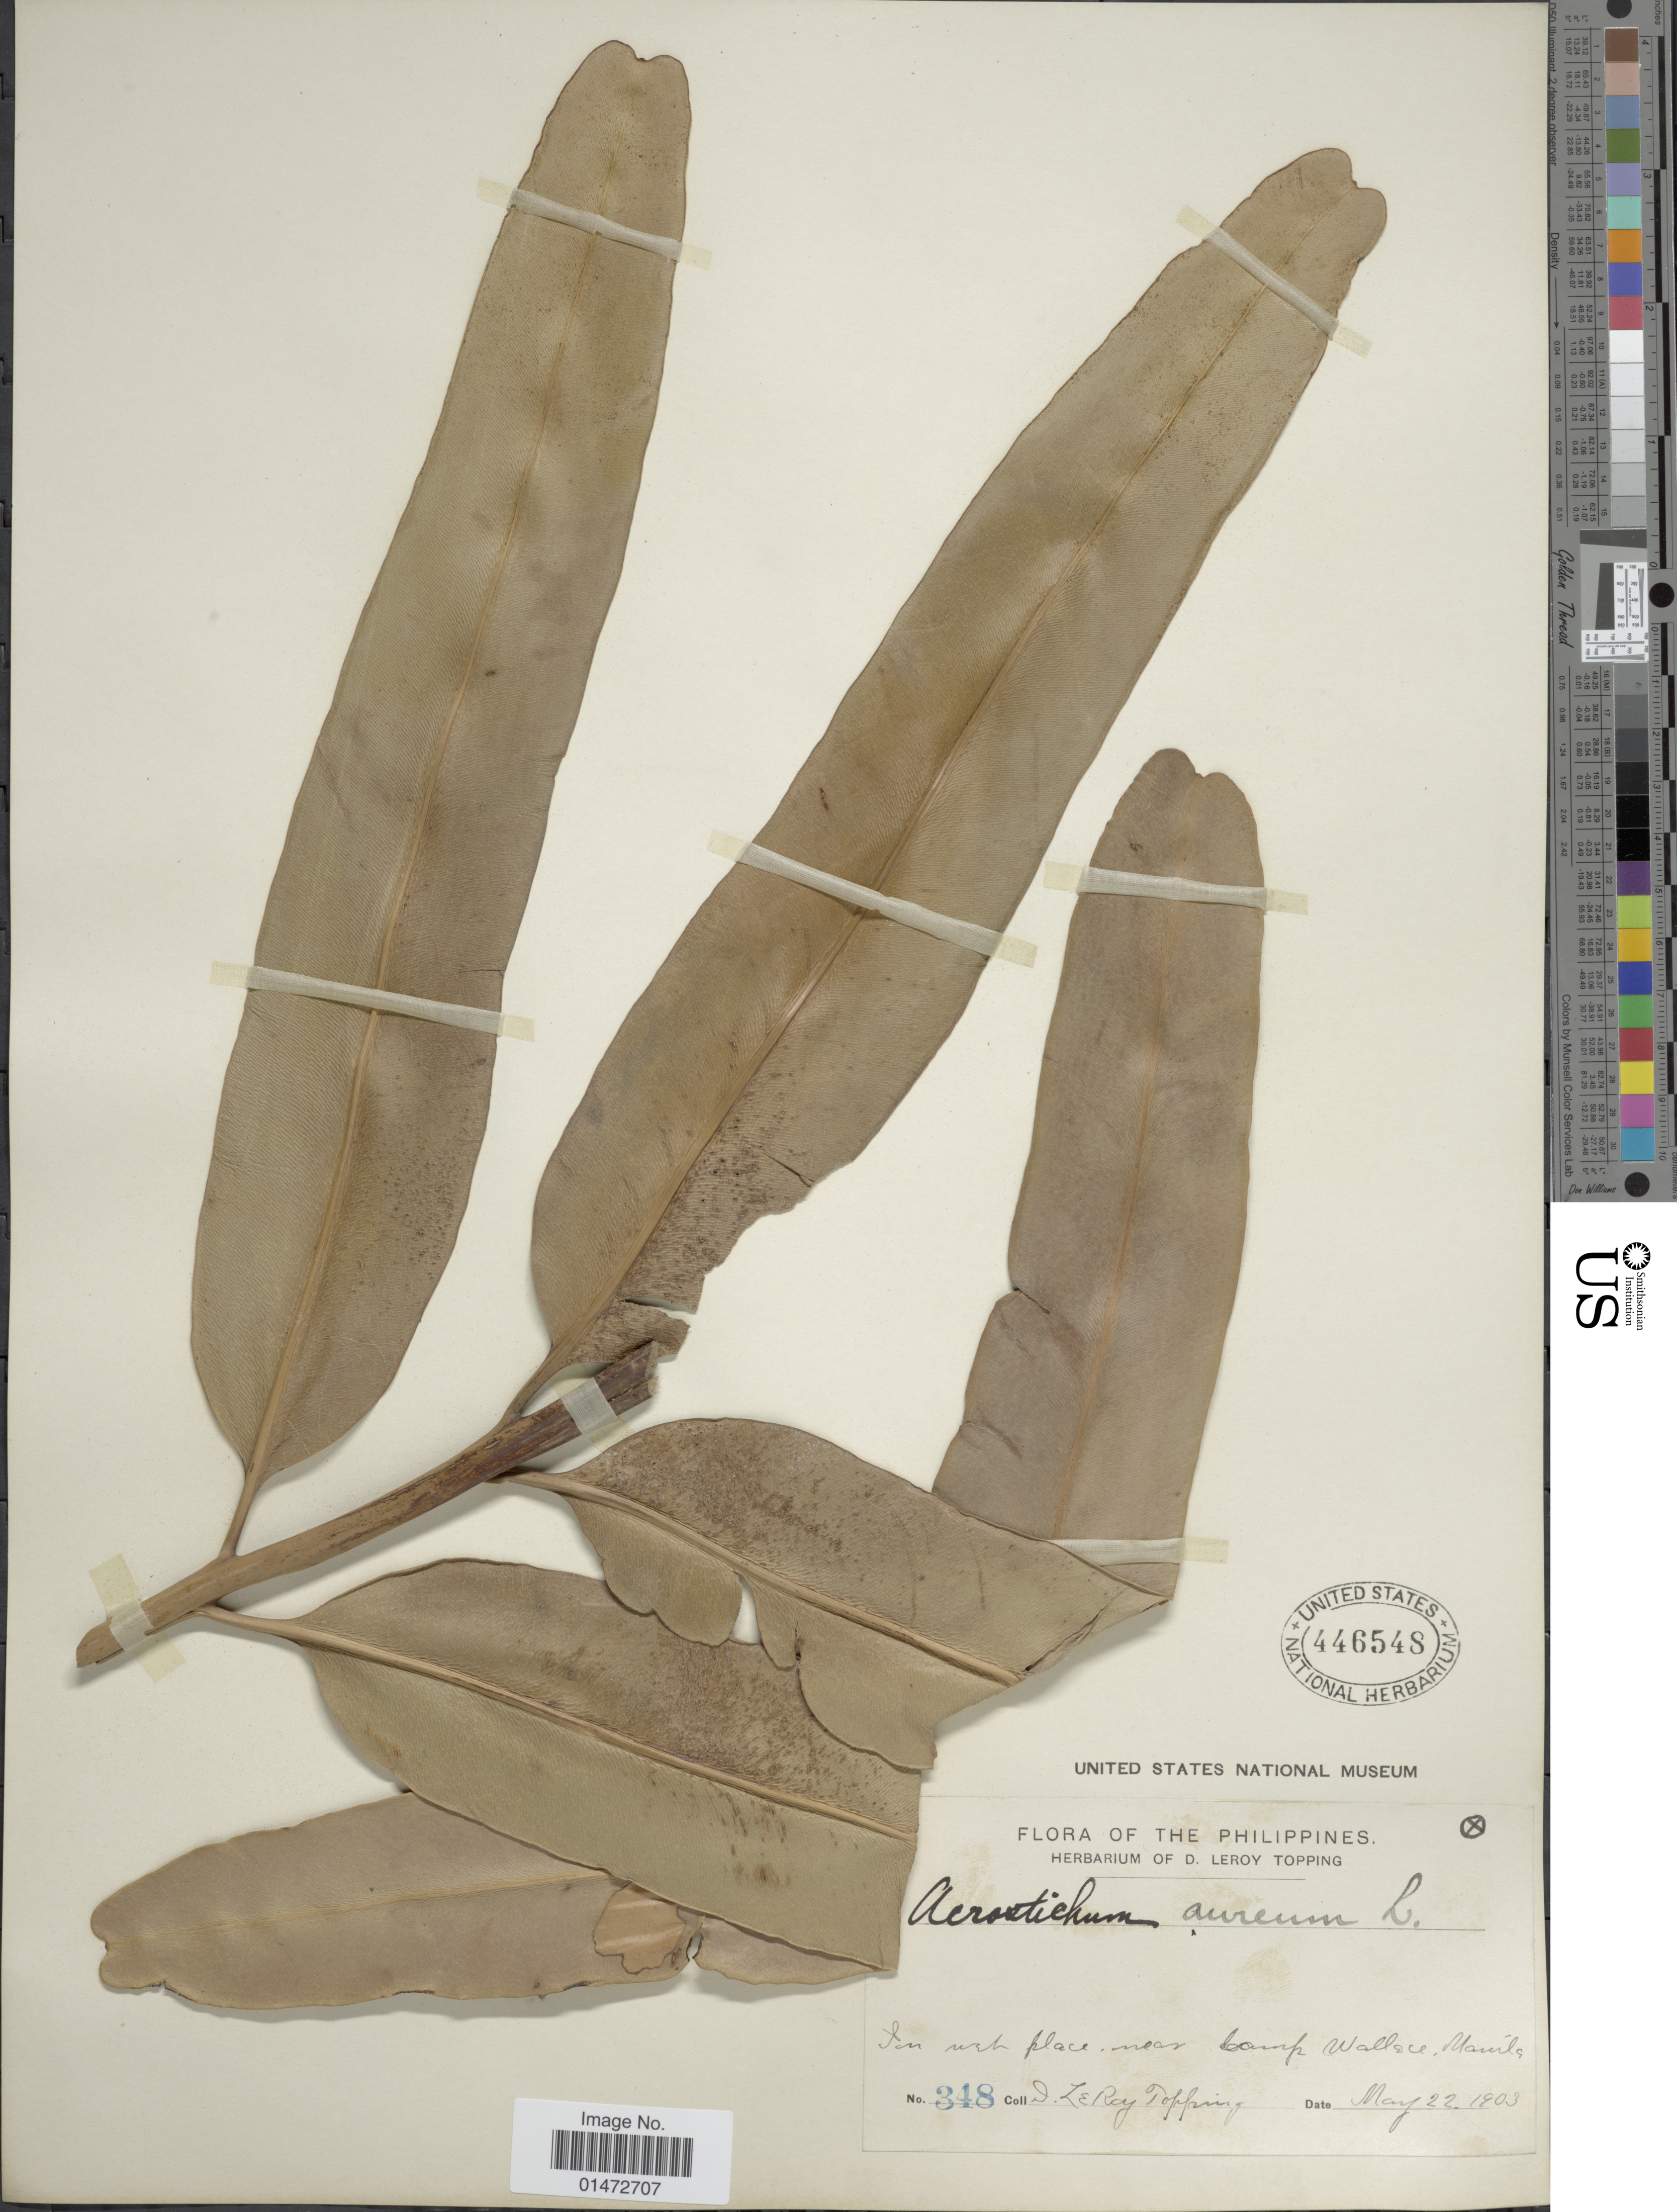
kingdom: Plantae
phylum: Tracheophyta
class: Polypodiopsida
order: Polypodiales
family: Pteridaceae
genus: Acrostichum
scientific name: Acrostichum aureum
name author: L.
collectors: D. L. Topping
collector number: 348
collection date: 1903-05-22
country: Philippines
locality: In wet place near Camp Wallace, Manila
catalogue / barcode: US 446548